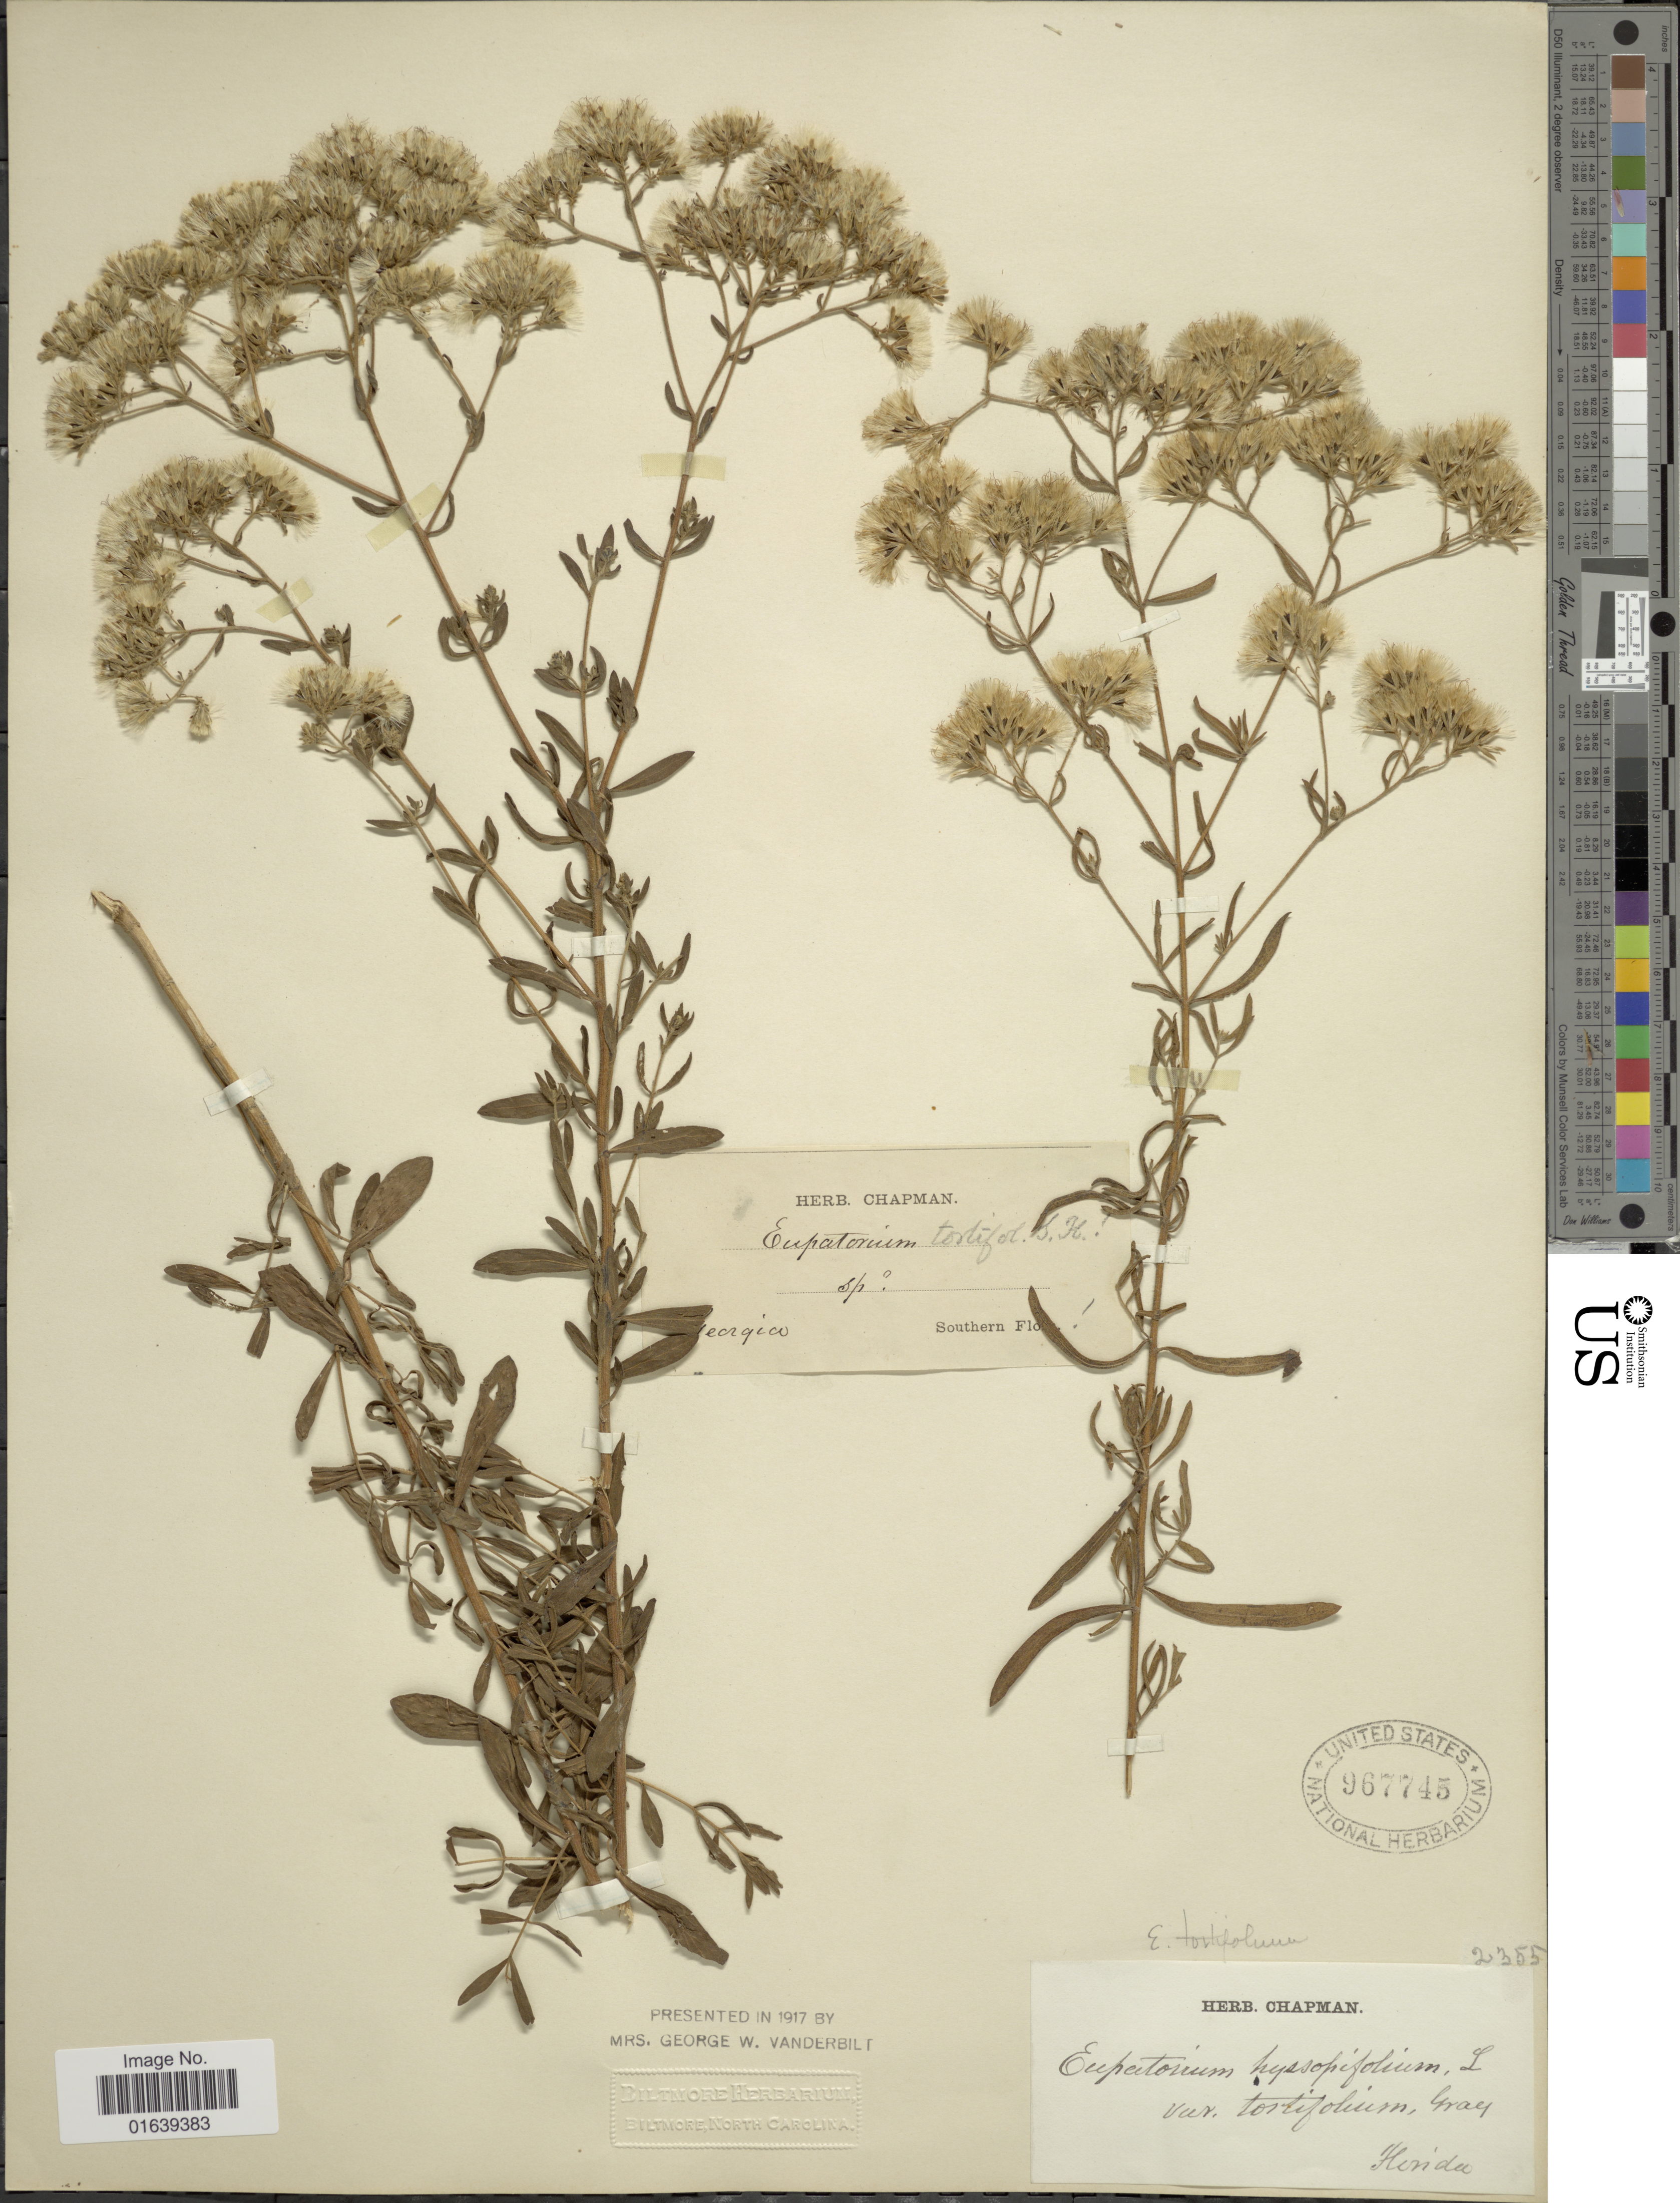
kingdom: Plantae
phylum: Tracheophyta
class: Magnoliopsida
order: Asterales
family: Asteraceae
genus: Eupatorium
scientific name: Eupatorium linearifolium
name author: Walter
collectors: ex herb. Chapman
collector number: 2355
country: United States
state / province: Florida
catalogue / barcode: US 967745